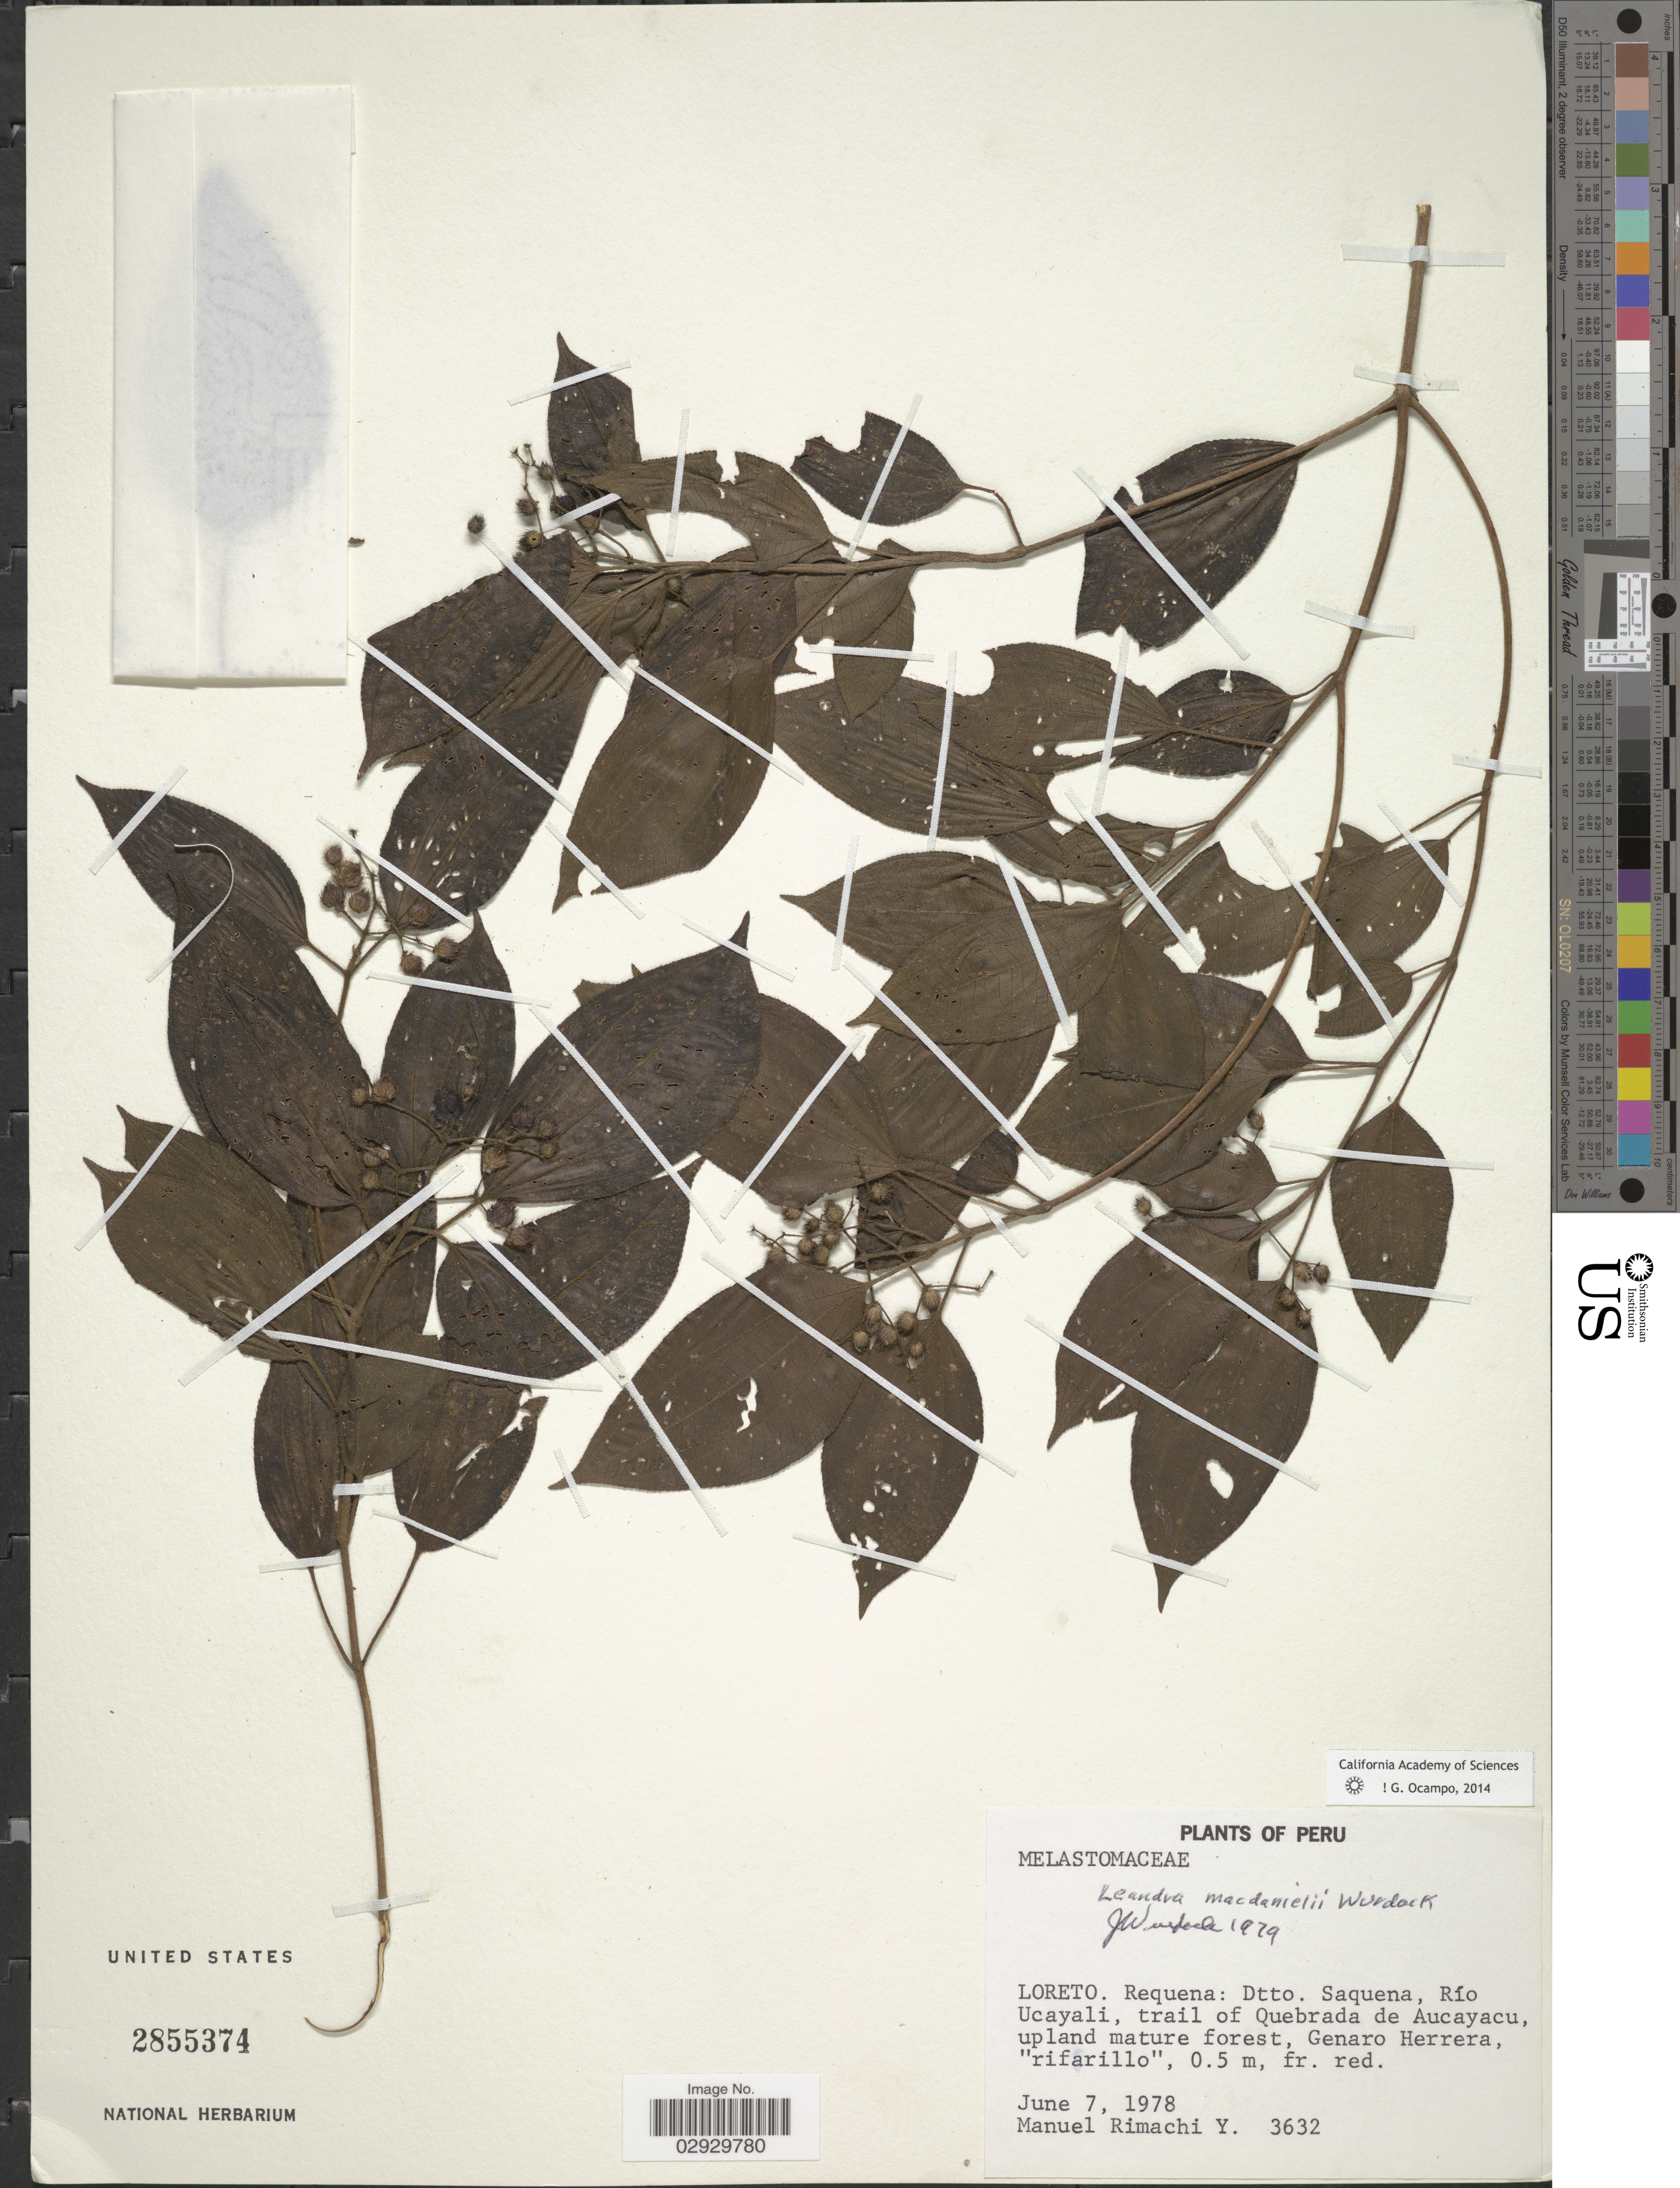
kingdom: Plantae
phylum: Tracheophyta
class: Magnoliopsida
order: Myrtales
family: Melastomataceae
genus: Leandra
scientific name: Leandra macdanielii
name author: Wurdack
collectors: M. Rimachi Y.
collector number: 3632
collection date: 1978-06-07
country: Peru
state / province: Loreto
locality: Requena: Dtto. Saquena, Río Ucayali, trail of Quebrada de Aucayacu, upland mature forest, Genaro Herrera.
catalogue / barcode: US 2855374